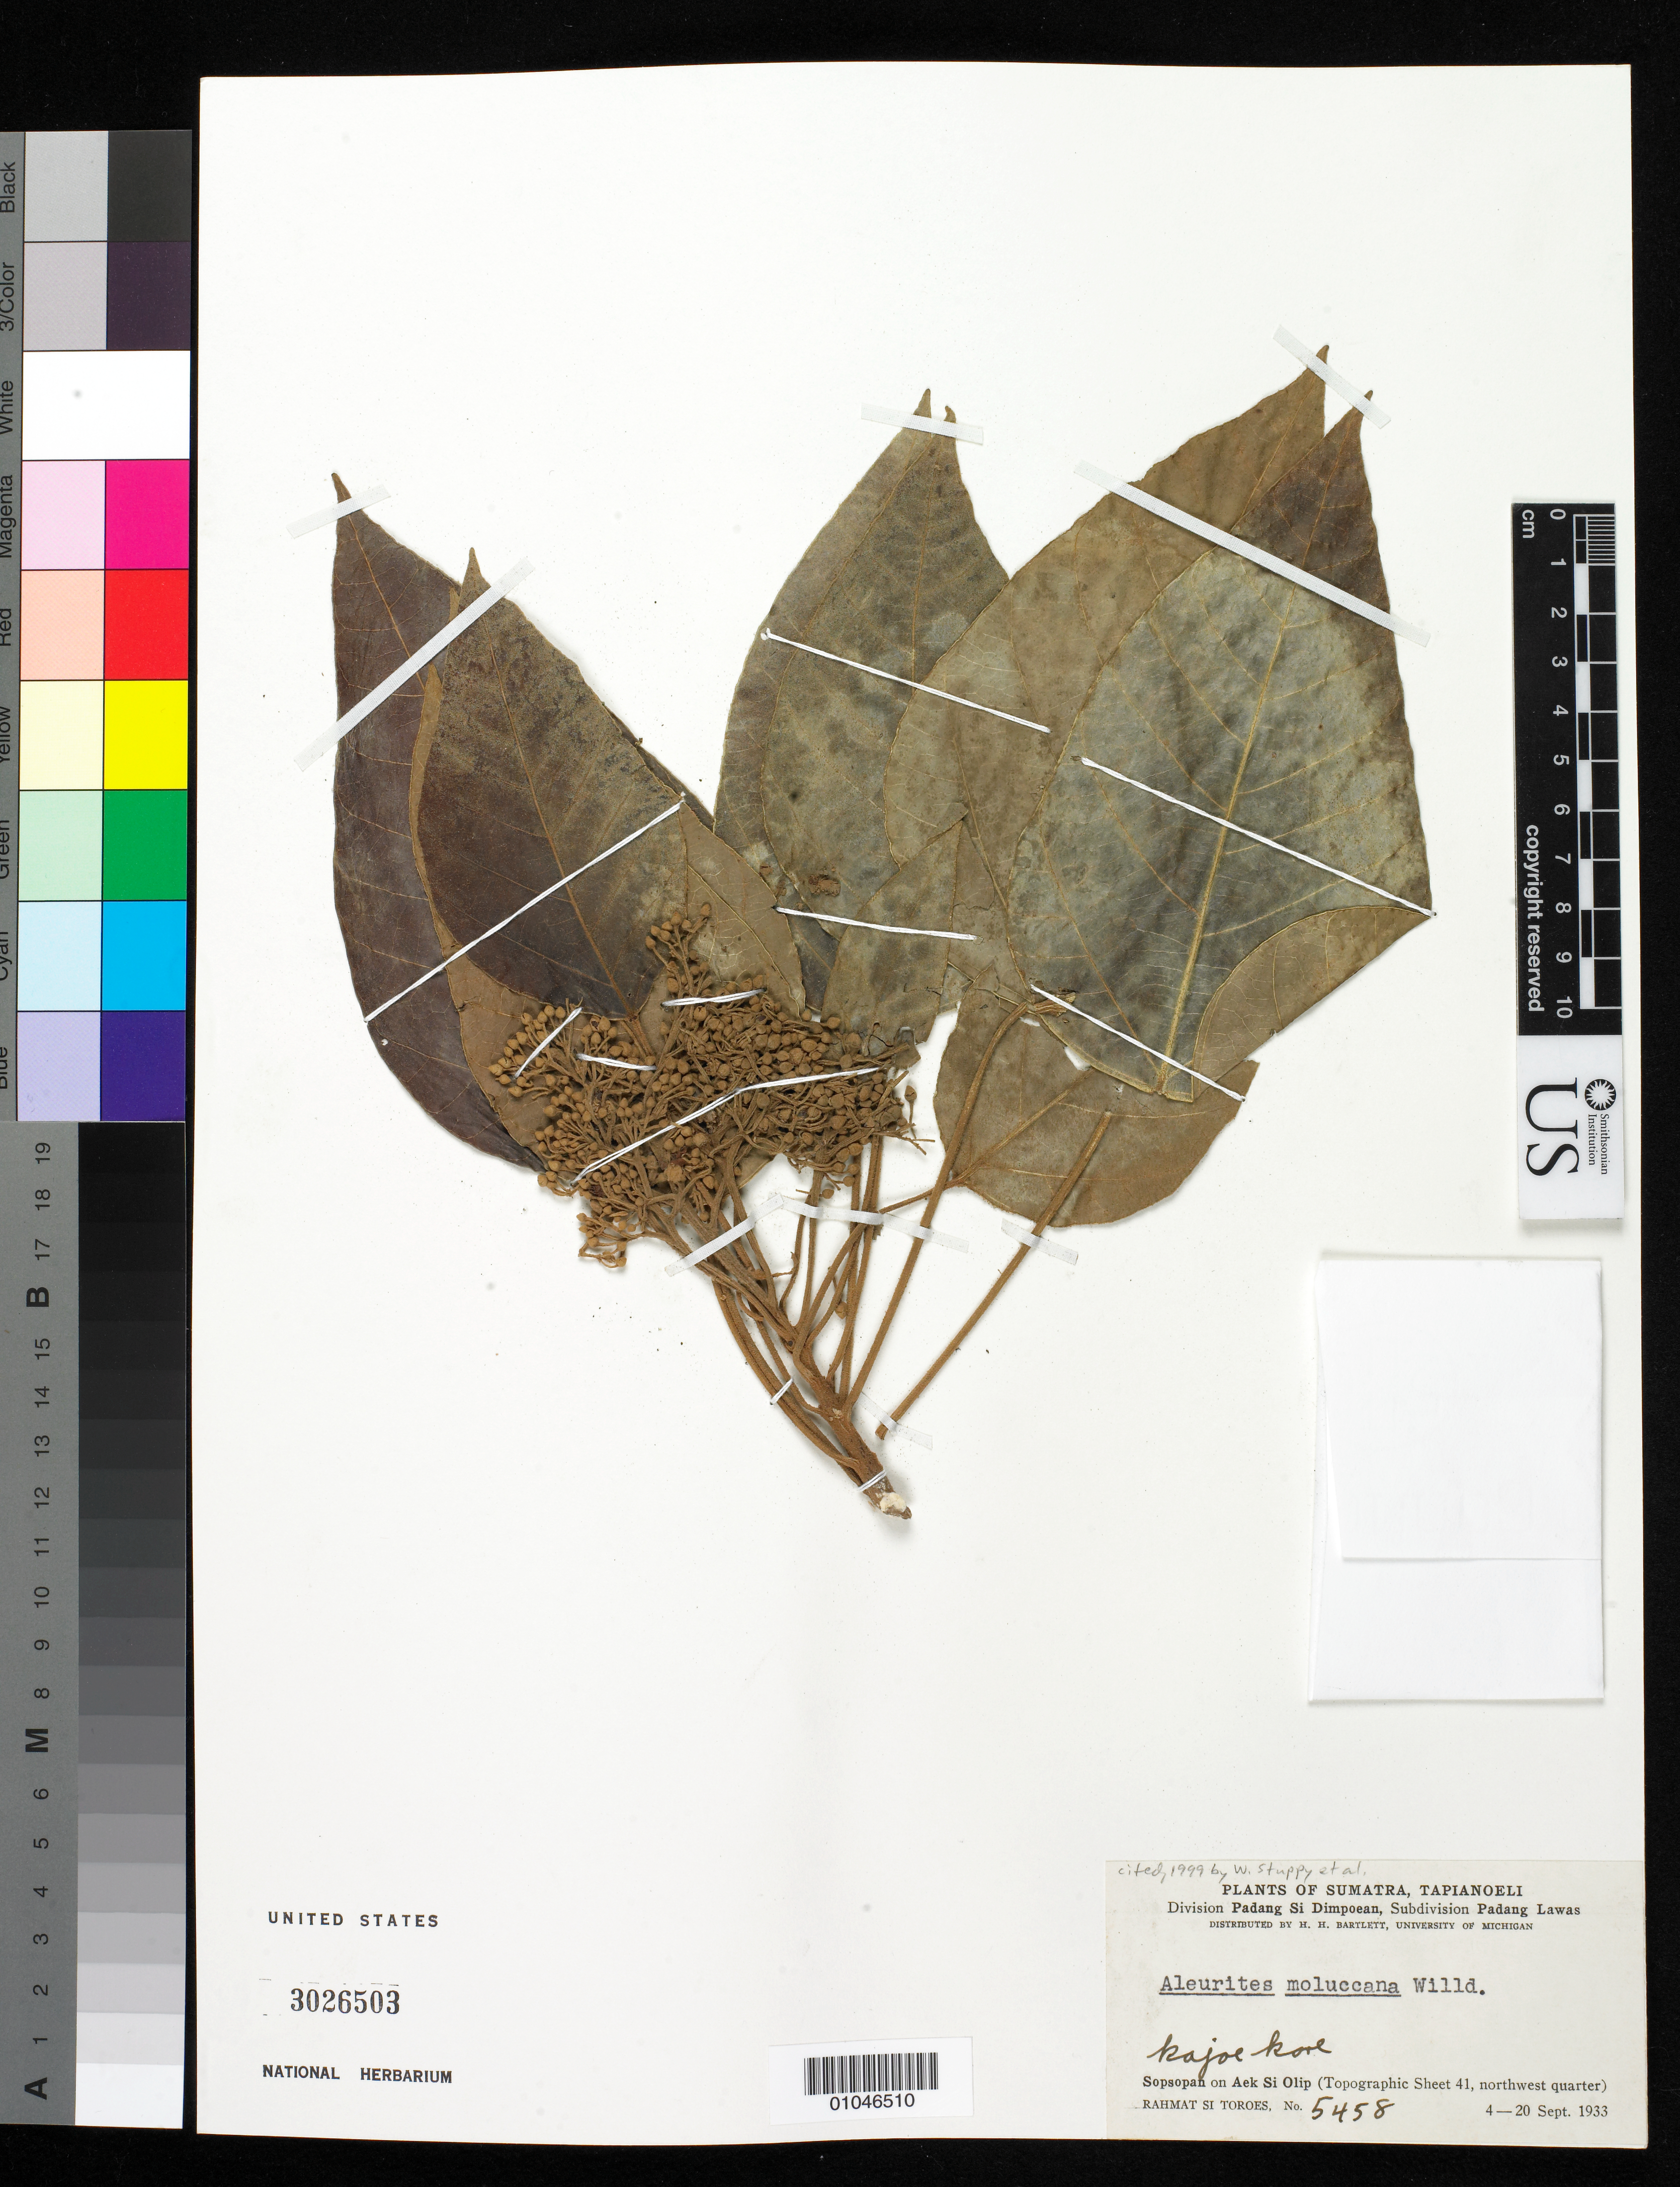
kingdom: Plantae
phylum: Tracheophyta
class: Magnoliopsida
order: Malpighiales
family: Euphorbiaceae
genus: Aleurites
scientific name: Aleurites moluccanus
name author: (L.) Willd.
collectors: Rahmat Si Boeea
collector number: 5458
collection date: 1933-09-04/1933-09-20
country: Indonesia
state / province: Sumatra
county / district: Sumatera Utara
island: Sumatra I.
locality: (Tapianoeli) Sopsopan, on Aek Si Olip, Division Padang Si Dimpoean, Subdivision Padang Lawas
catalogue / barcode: US 3026503